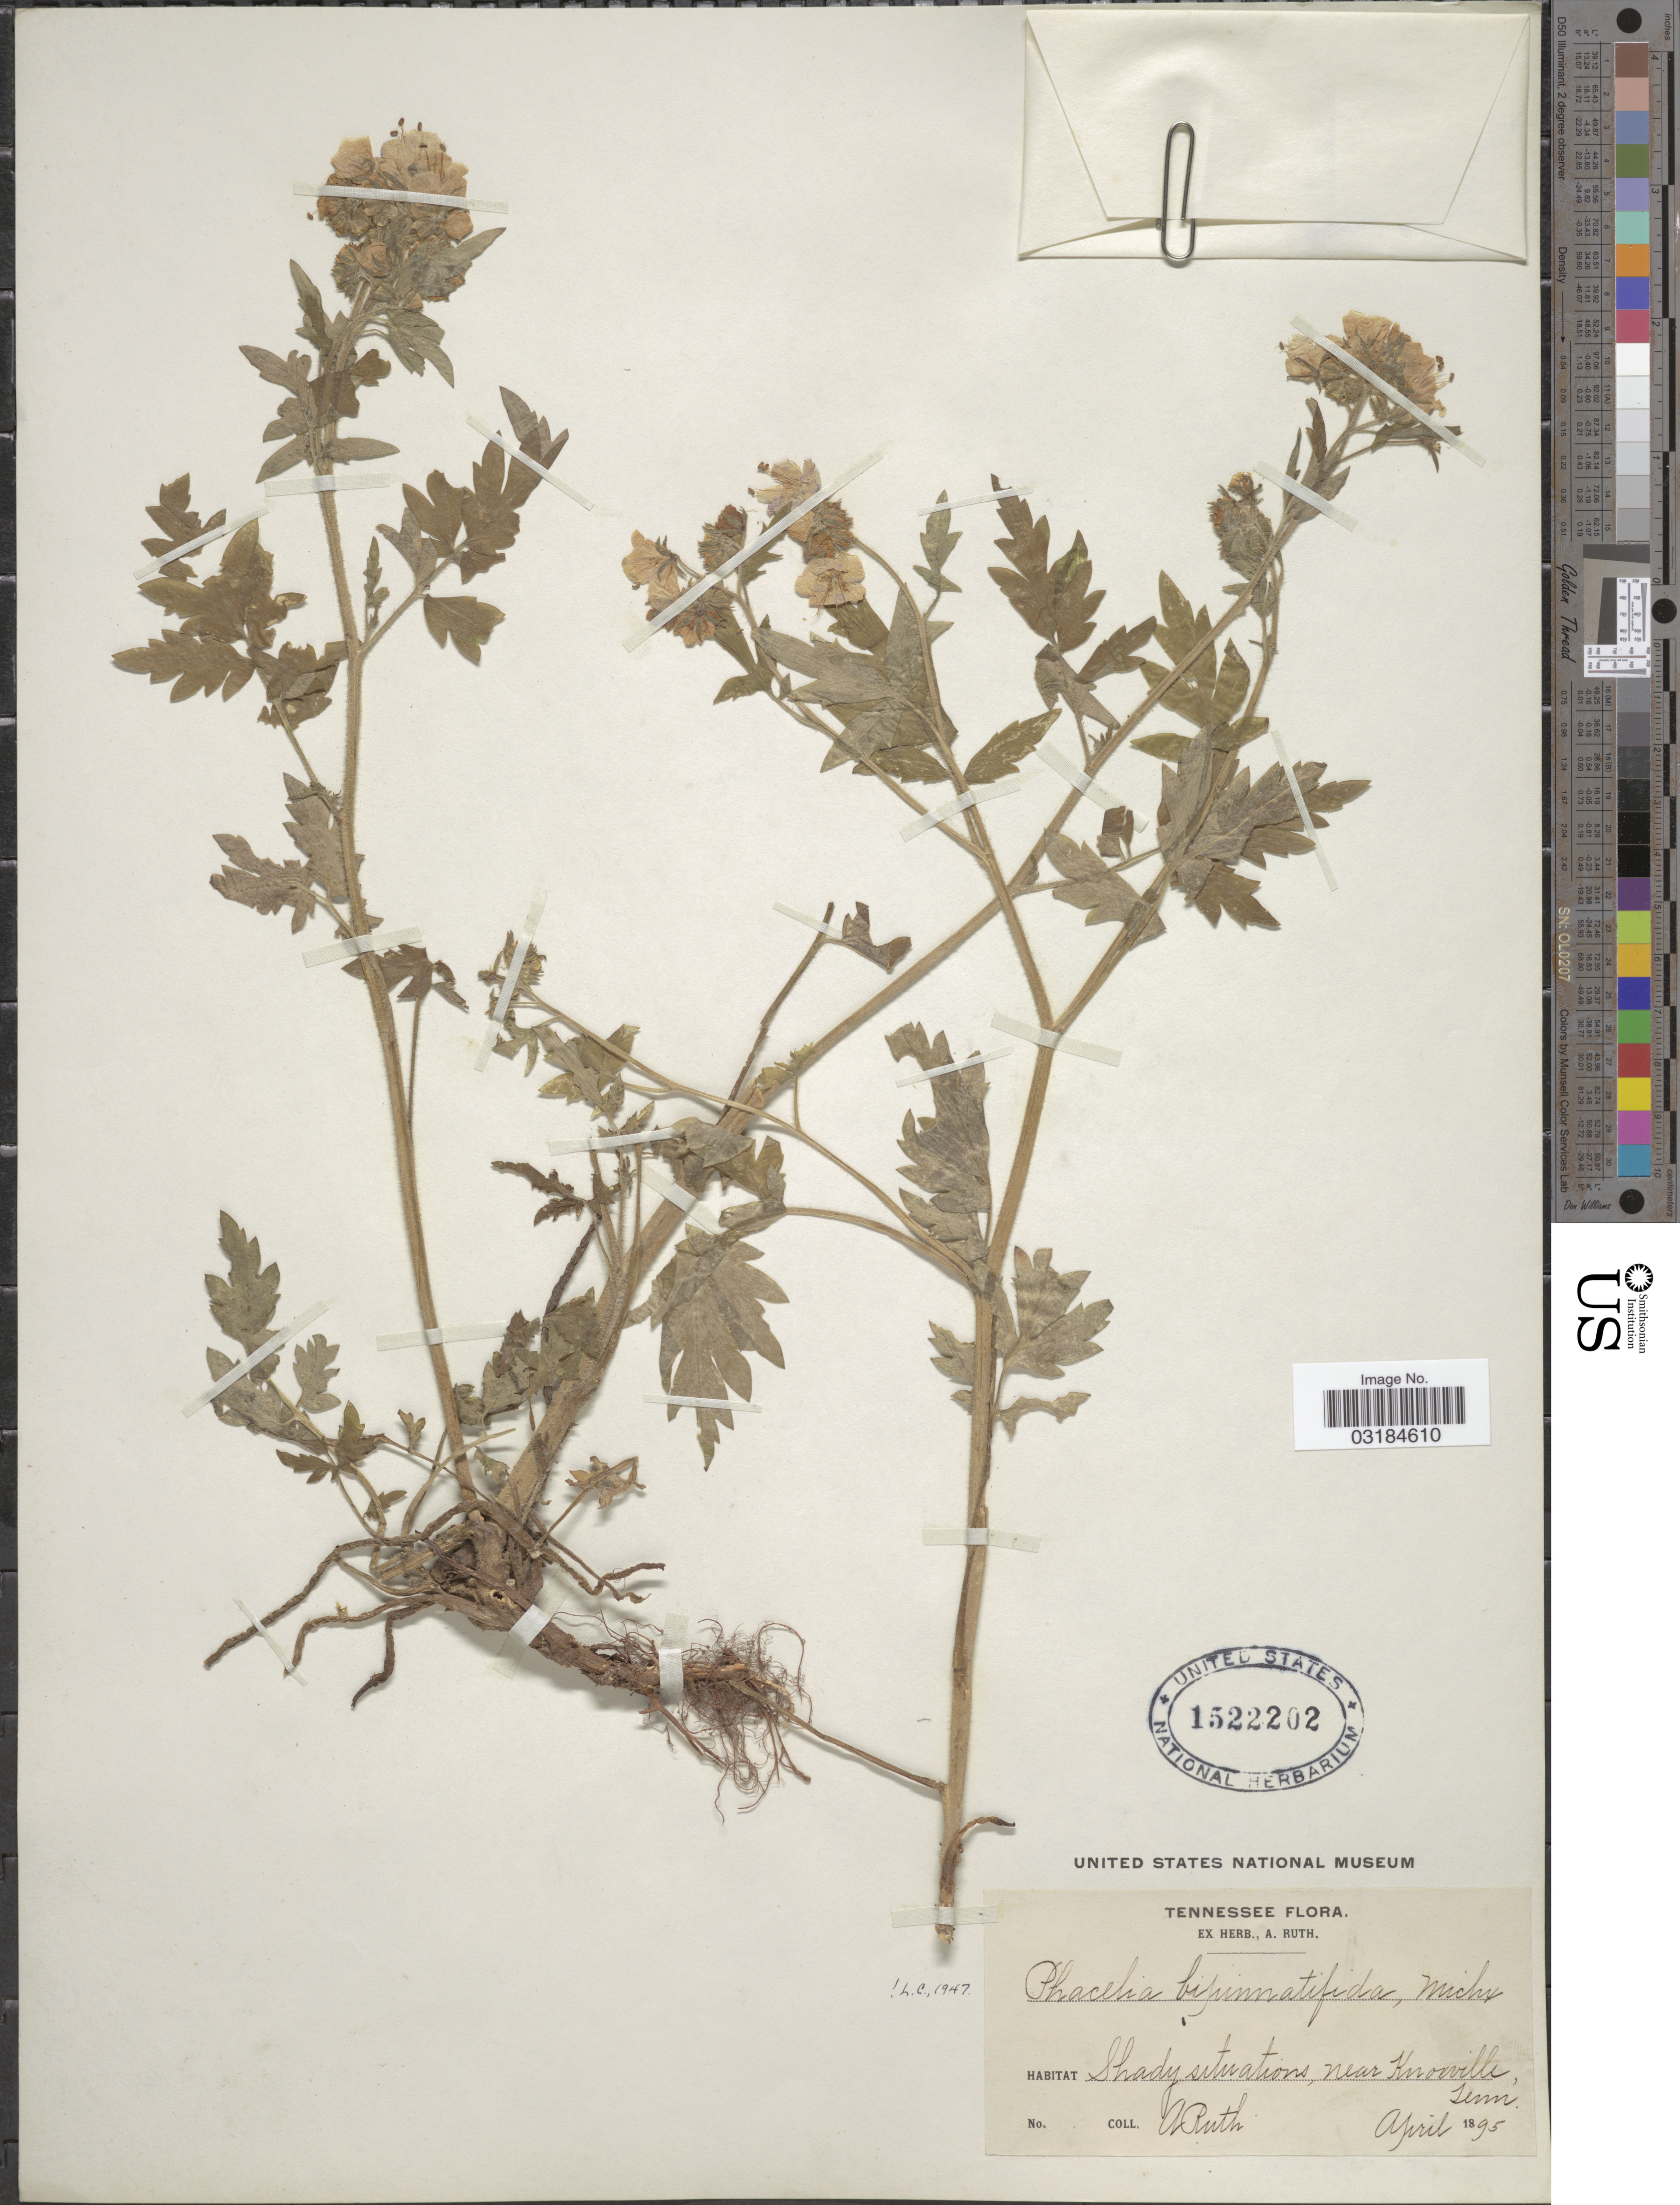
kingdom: Plantae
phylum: Tracheophyta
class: Magnoliopsida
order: Boraginales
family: Hydrophyllaceae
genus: Phacelia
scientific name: Phacelia bipinnatifida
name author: (Atwood) Michx.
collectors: A. Ruth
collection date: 1895-04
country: United States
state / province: Tennessee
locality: Shady situations, near Knoxville.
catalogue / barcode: US 1522202